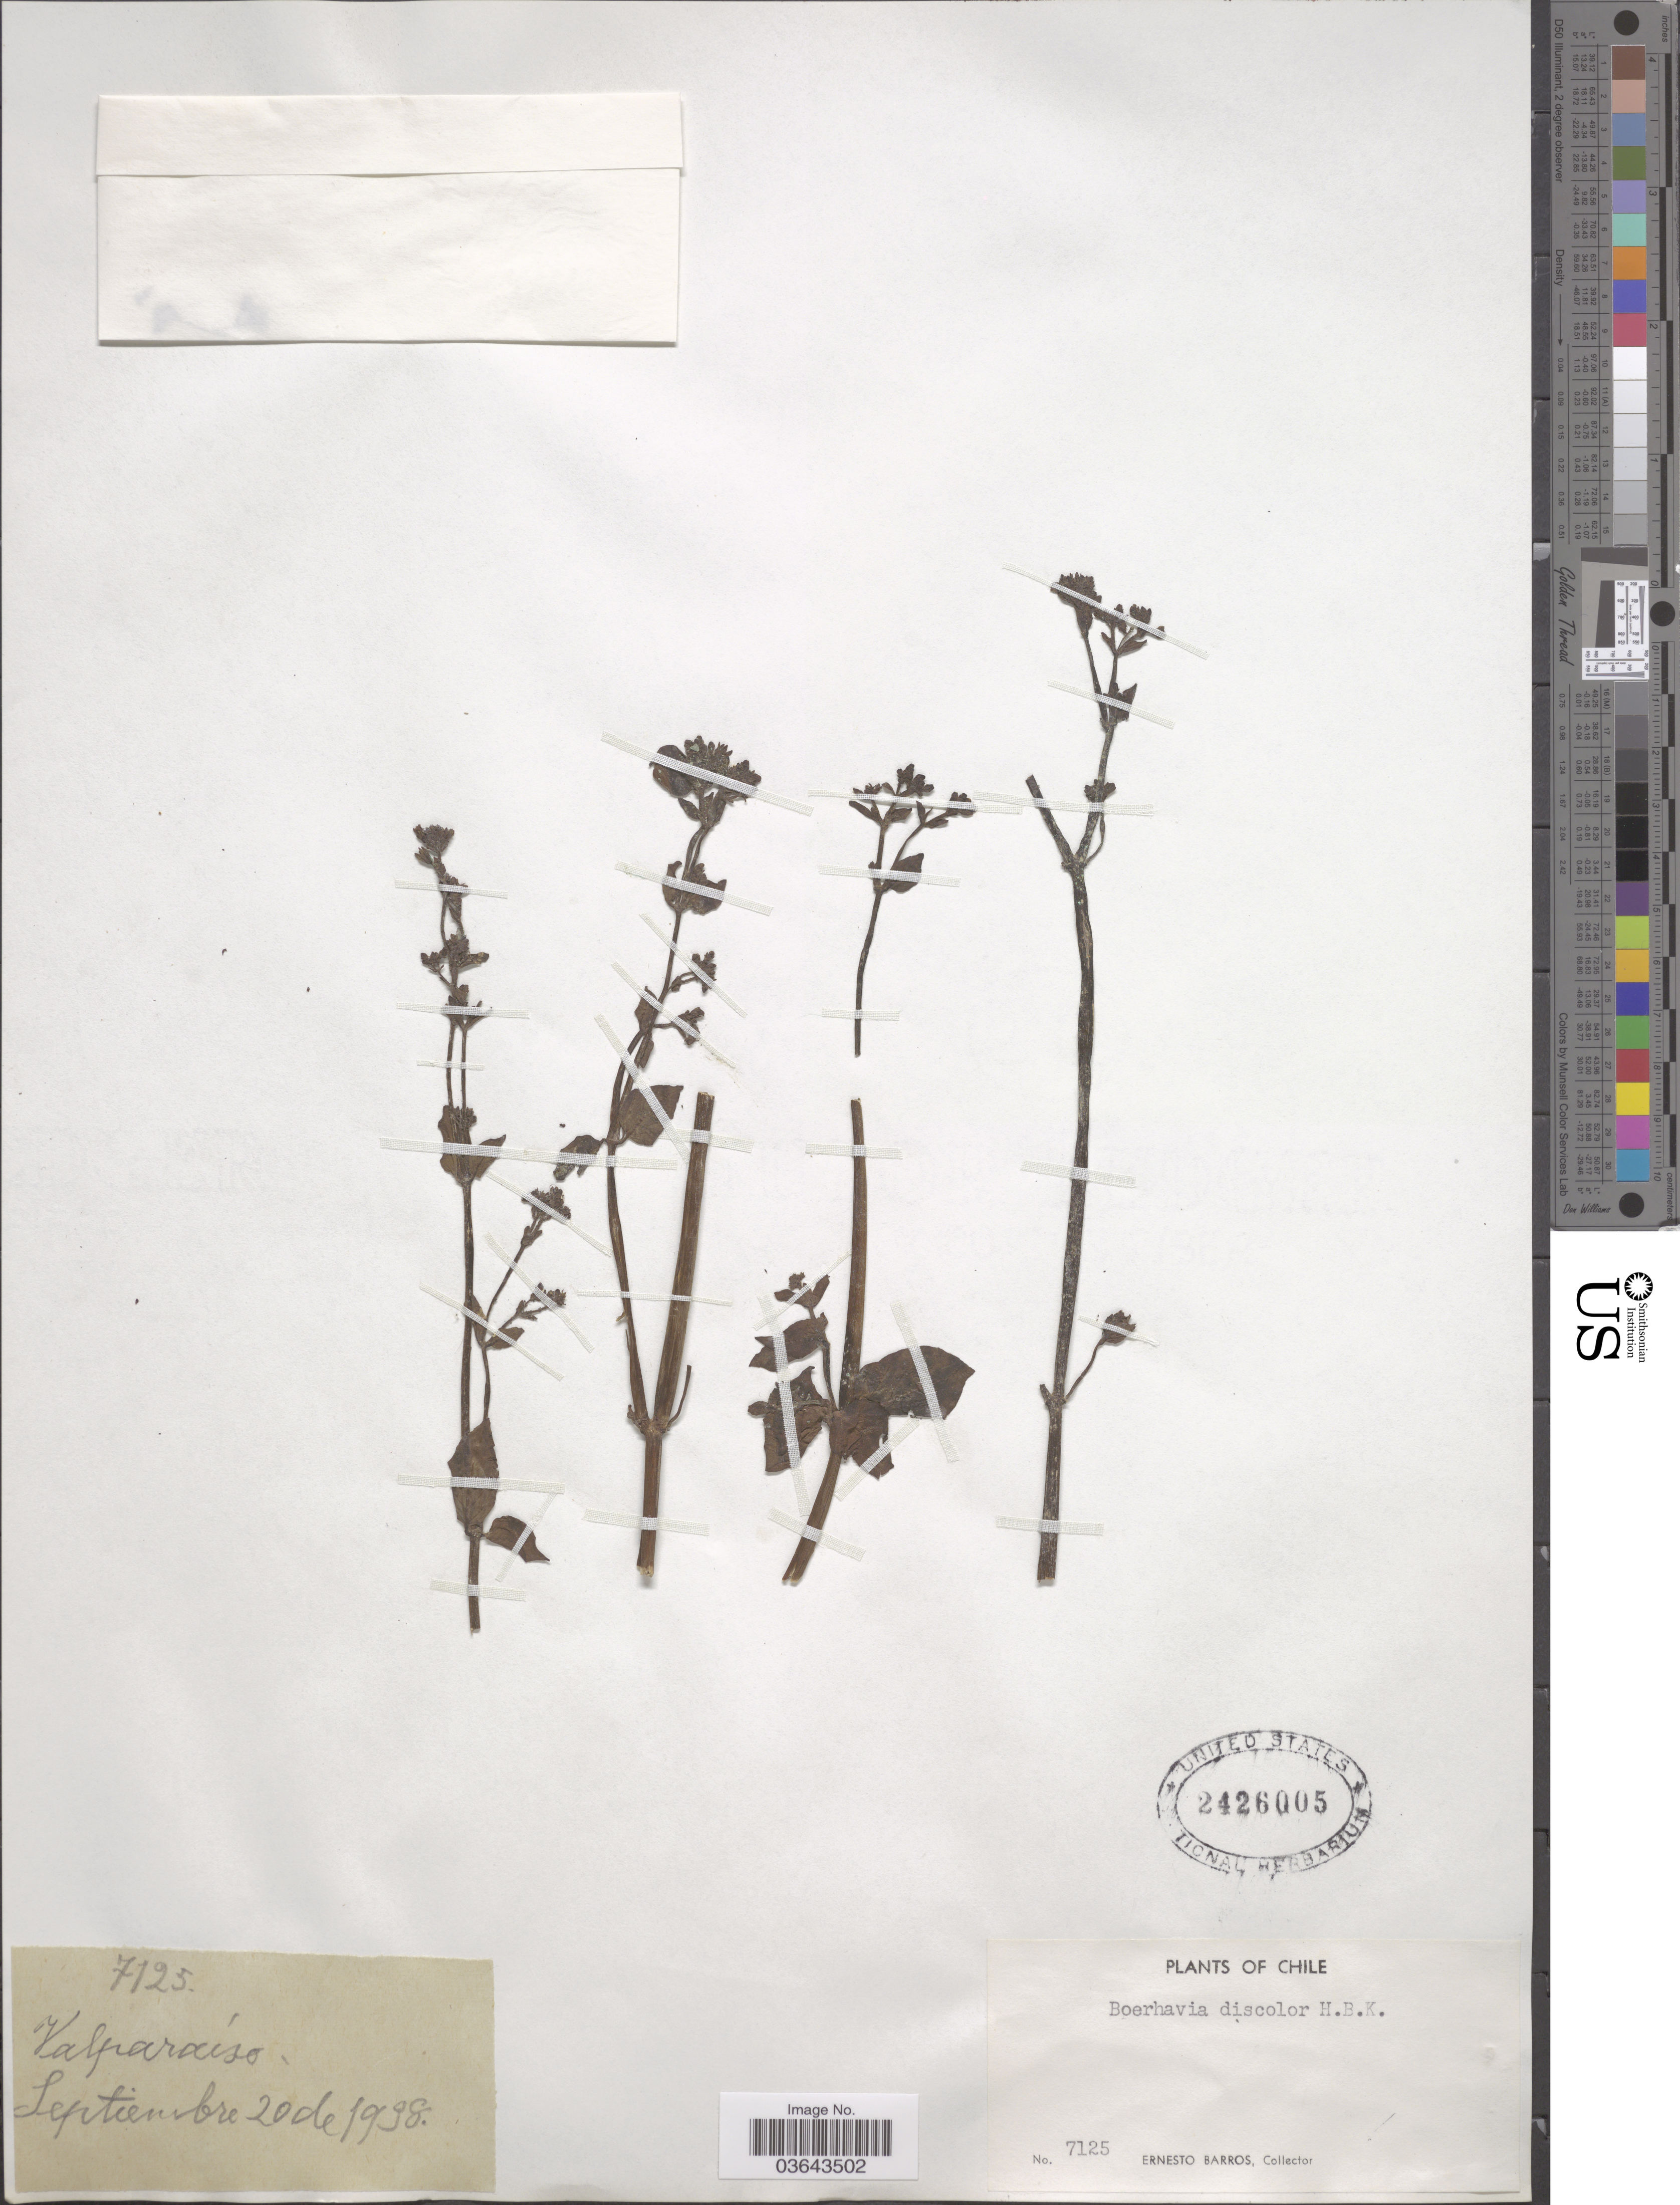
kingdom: Plantae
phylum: Tracheophyta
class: Magnoliopsida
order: Caryophyllales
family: Nyctaginaceae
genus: Boerhavia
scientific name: Boerhavia discolor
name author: Kunth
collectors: E. Barros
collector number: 7125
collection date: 1998-09-20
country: Chile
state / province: Valparaíso (V)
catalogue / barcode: US 2426005